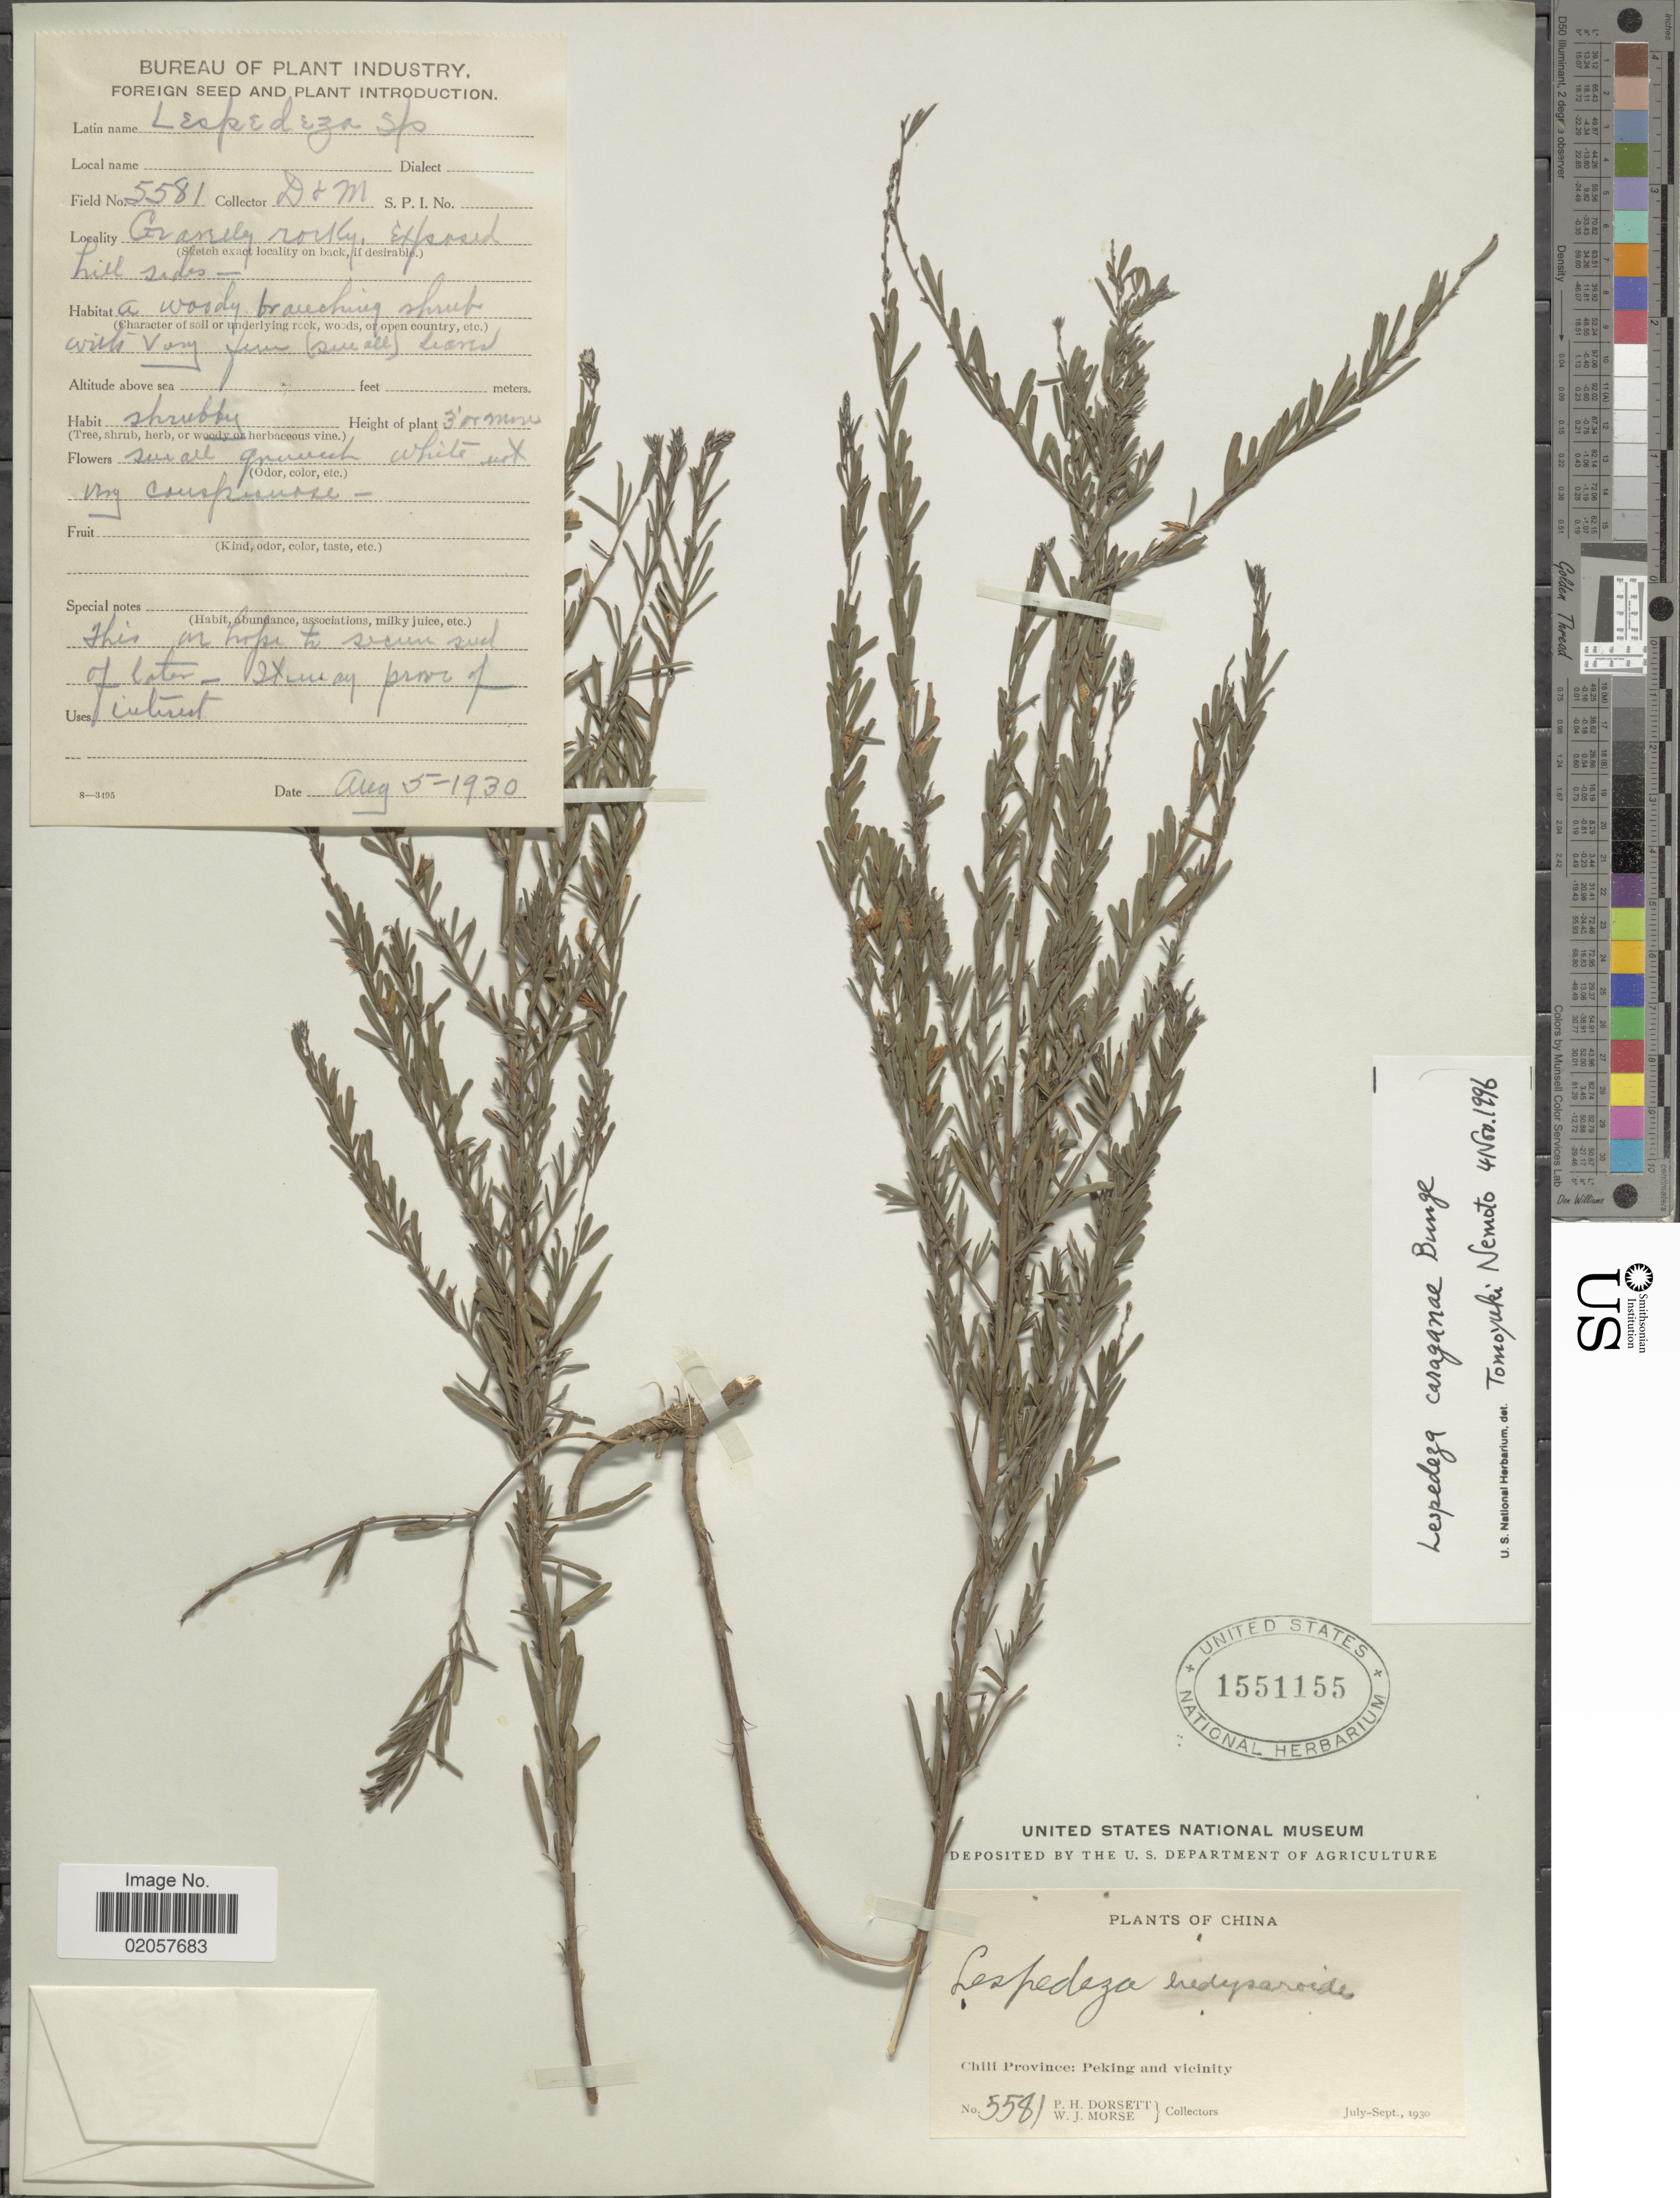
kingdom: Plantae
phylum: Tracheophyta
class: Magnoliopsida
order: Fabales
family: Fabaceae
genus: Lespedeza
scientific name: Lespedeza caraganae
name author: Bunge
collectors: P. H. Dorsett & W. J. Morse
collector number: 5581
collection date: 1930-08-05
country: China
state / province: Beijing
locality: Chili Province: Peking and vicinity, gravelly rocky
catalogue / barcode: US 1551155